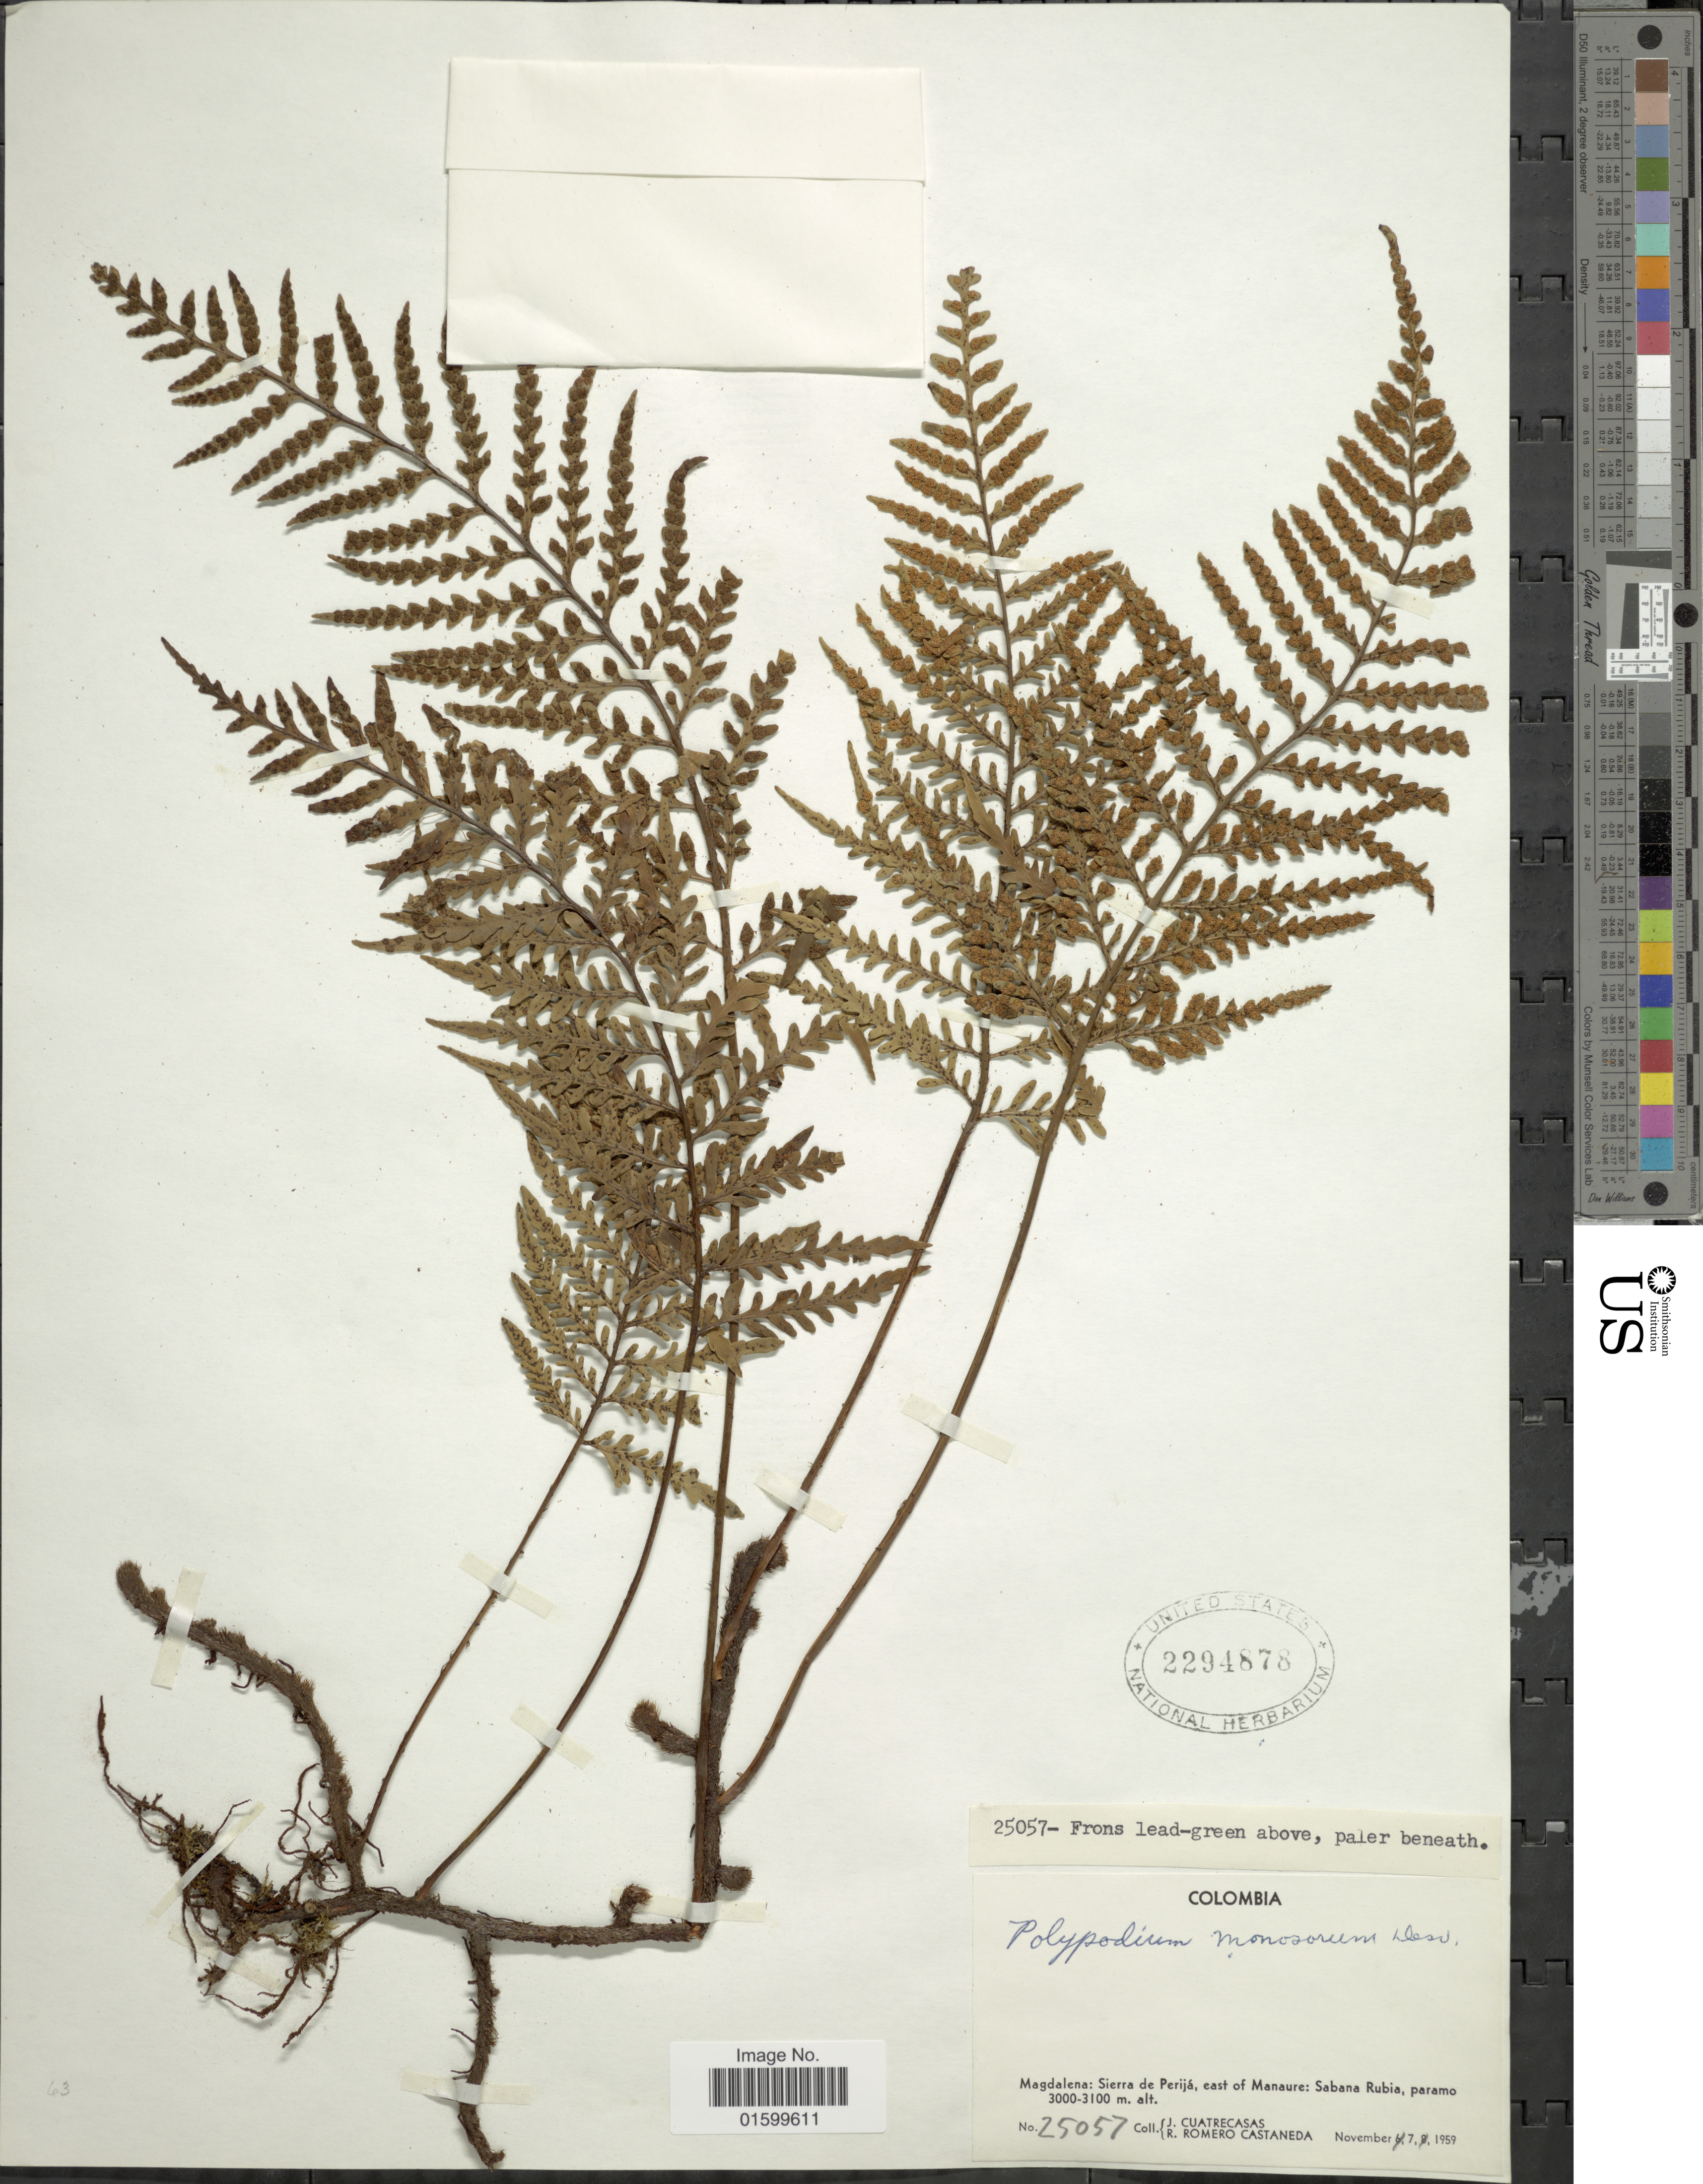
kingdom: Plantae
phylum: Tracheophyta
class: Polypodiopsida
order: Polypodiales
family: Polypodiaceae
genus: Pleopeltis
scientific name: Pleopeltis monosora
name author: (Desv.) A.R. Sm.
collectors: J. Cuatrecasas & R. Romero Castañeda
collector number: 25057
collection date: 1959-11-07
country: Colombia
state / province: Magdalena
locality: Magdalena: Sierra de Perija, east of Manaure: Sabana Rubia, paramo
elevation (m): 3000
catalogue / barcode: US 2294878